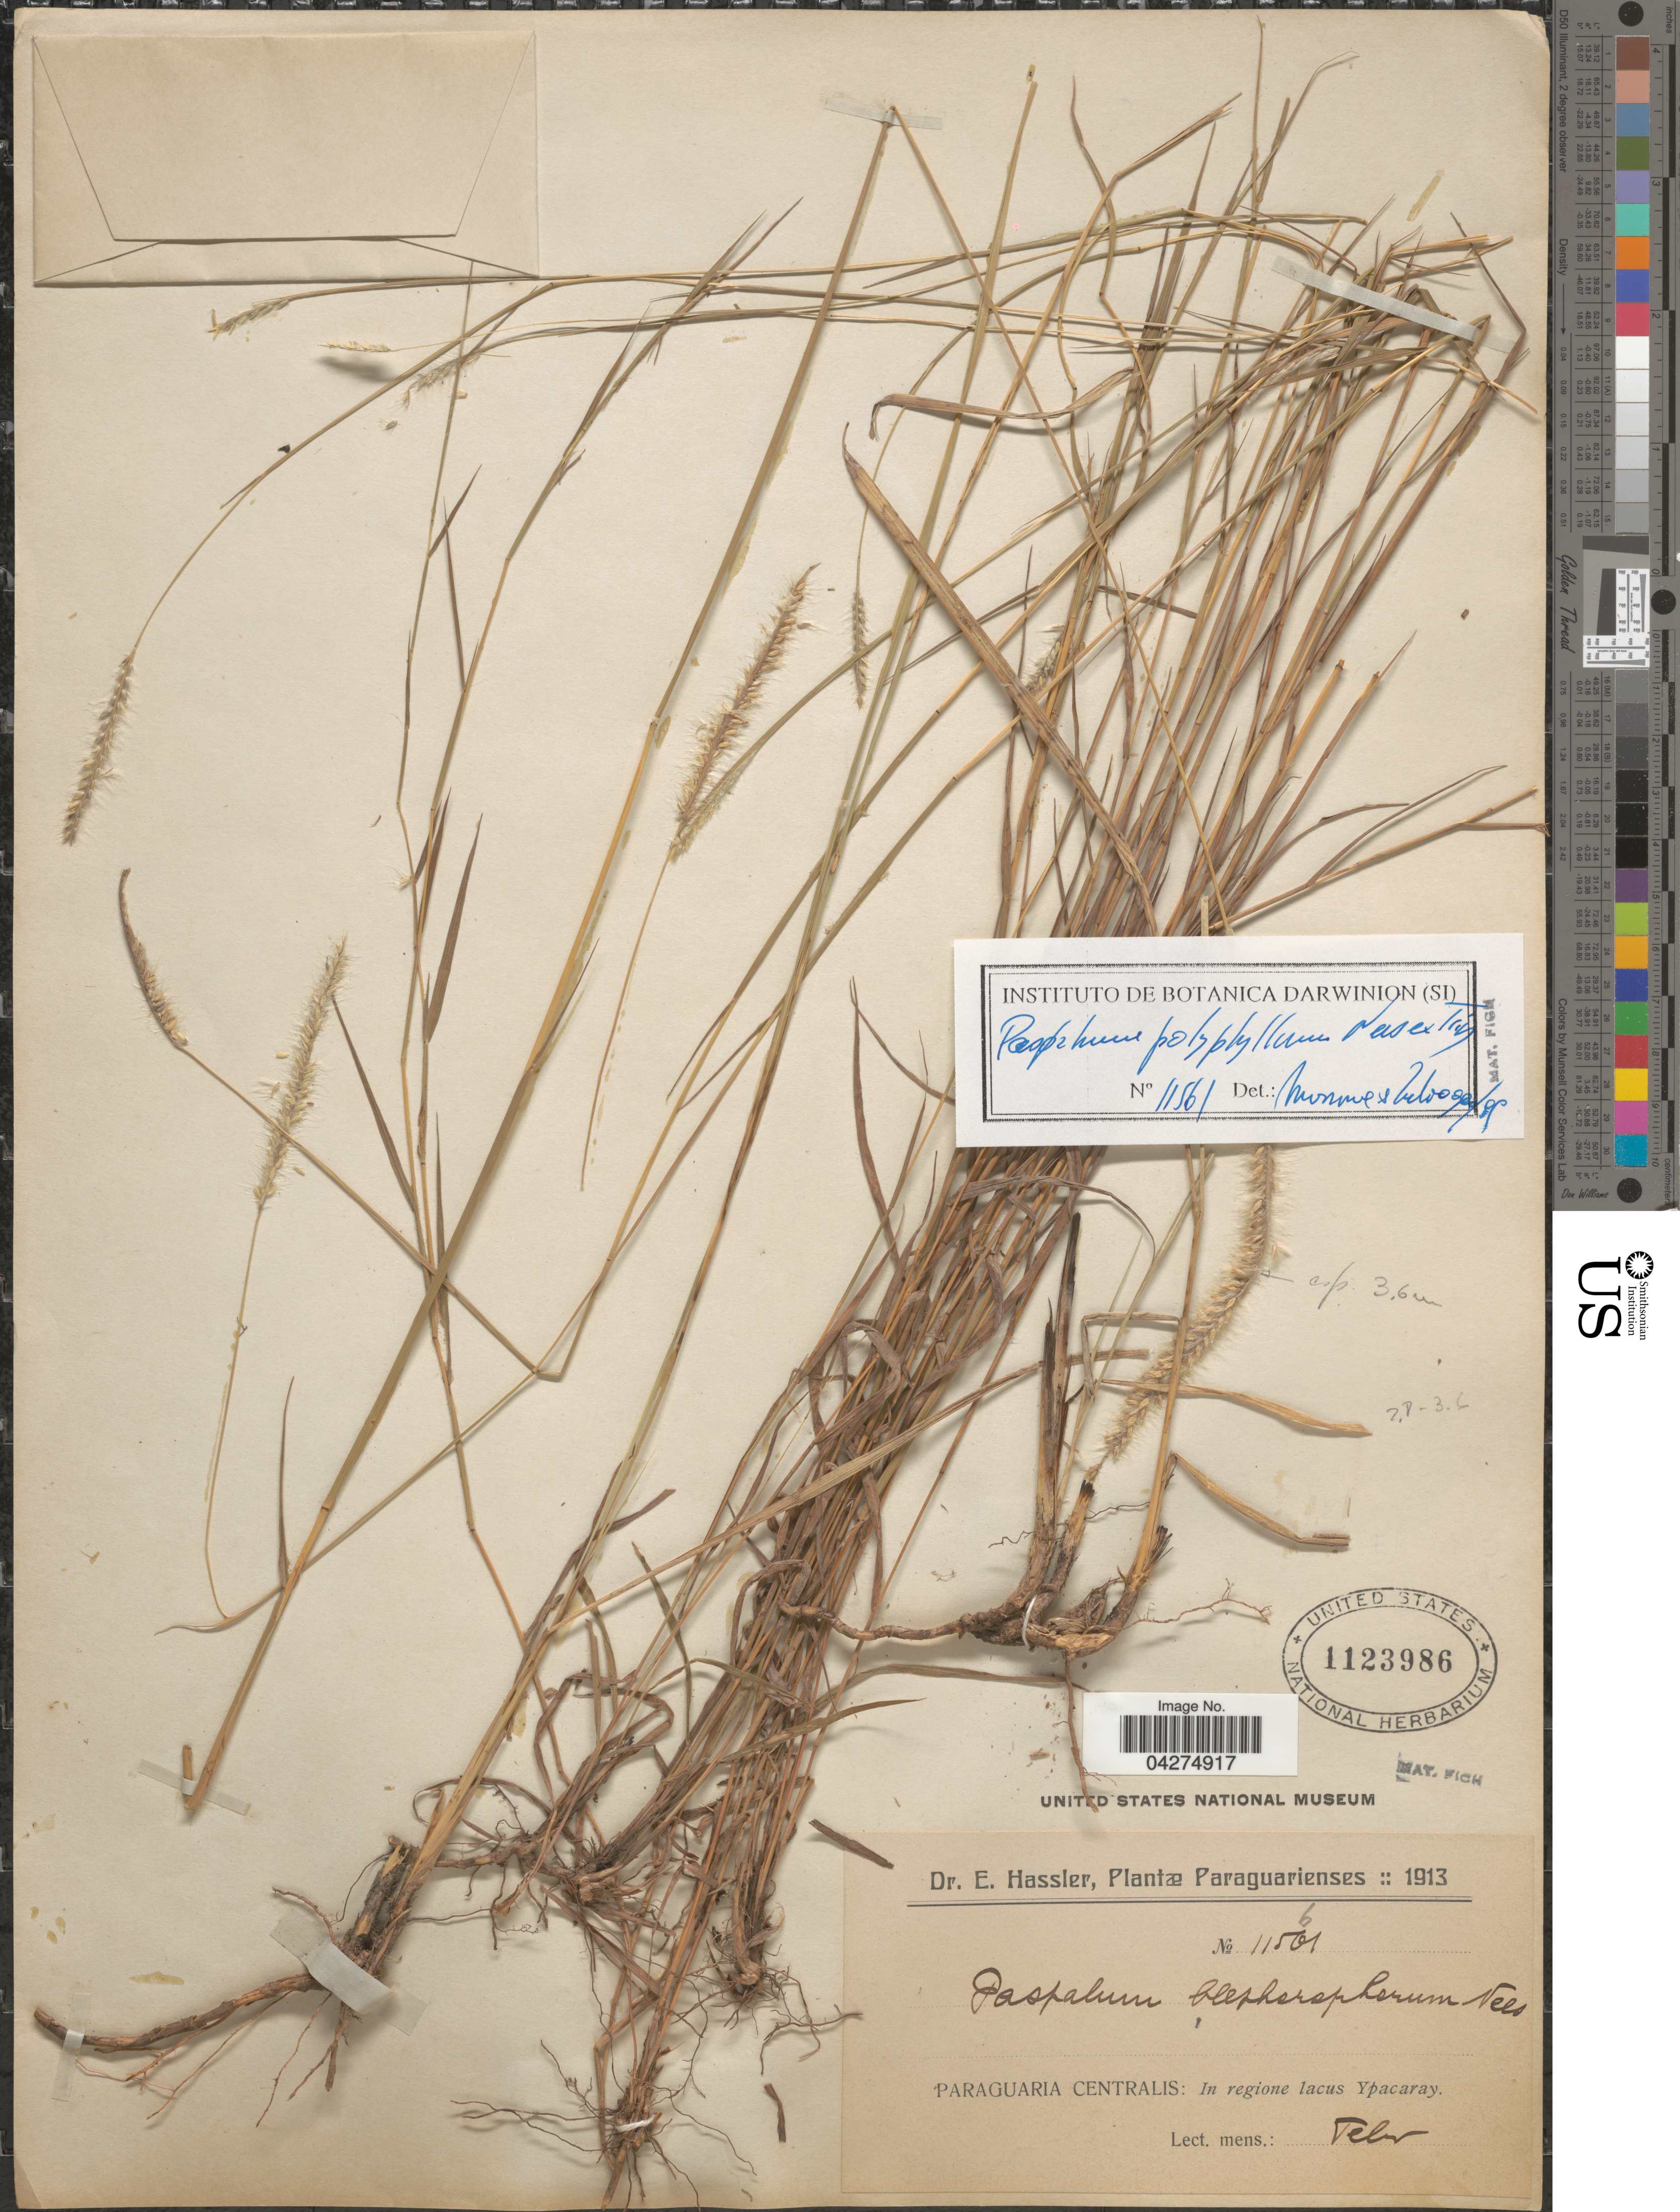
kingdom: Plantae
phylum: Tracheophyta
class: Liliopsida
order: Poales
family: Poaceae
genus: Paspalum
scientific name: Paspalum polyphyllum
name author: Nees ex Trin.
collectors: E. Hassler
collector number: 11561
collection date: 1913-02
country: Paraguay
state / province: Paraguari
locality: Paraguaria Centralis: In regione lacus Ypacaray.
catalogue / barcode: US 1123986